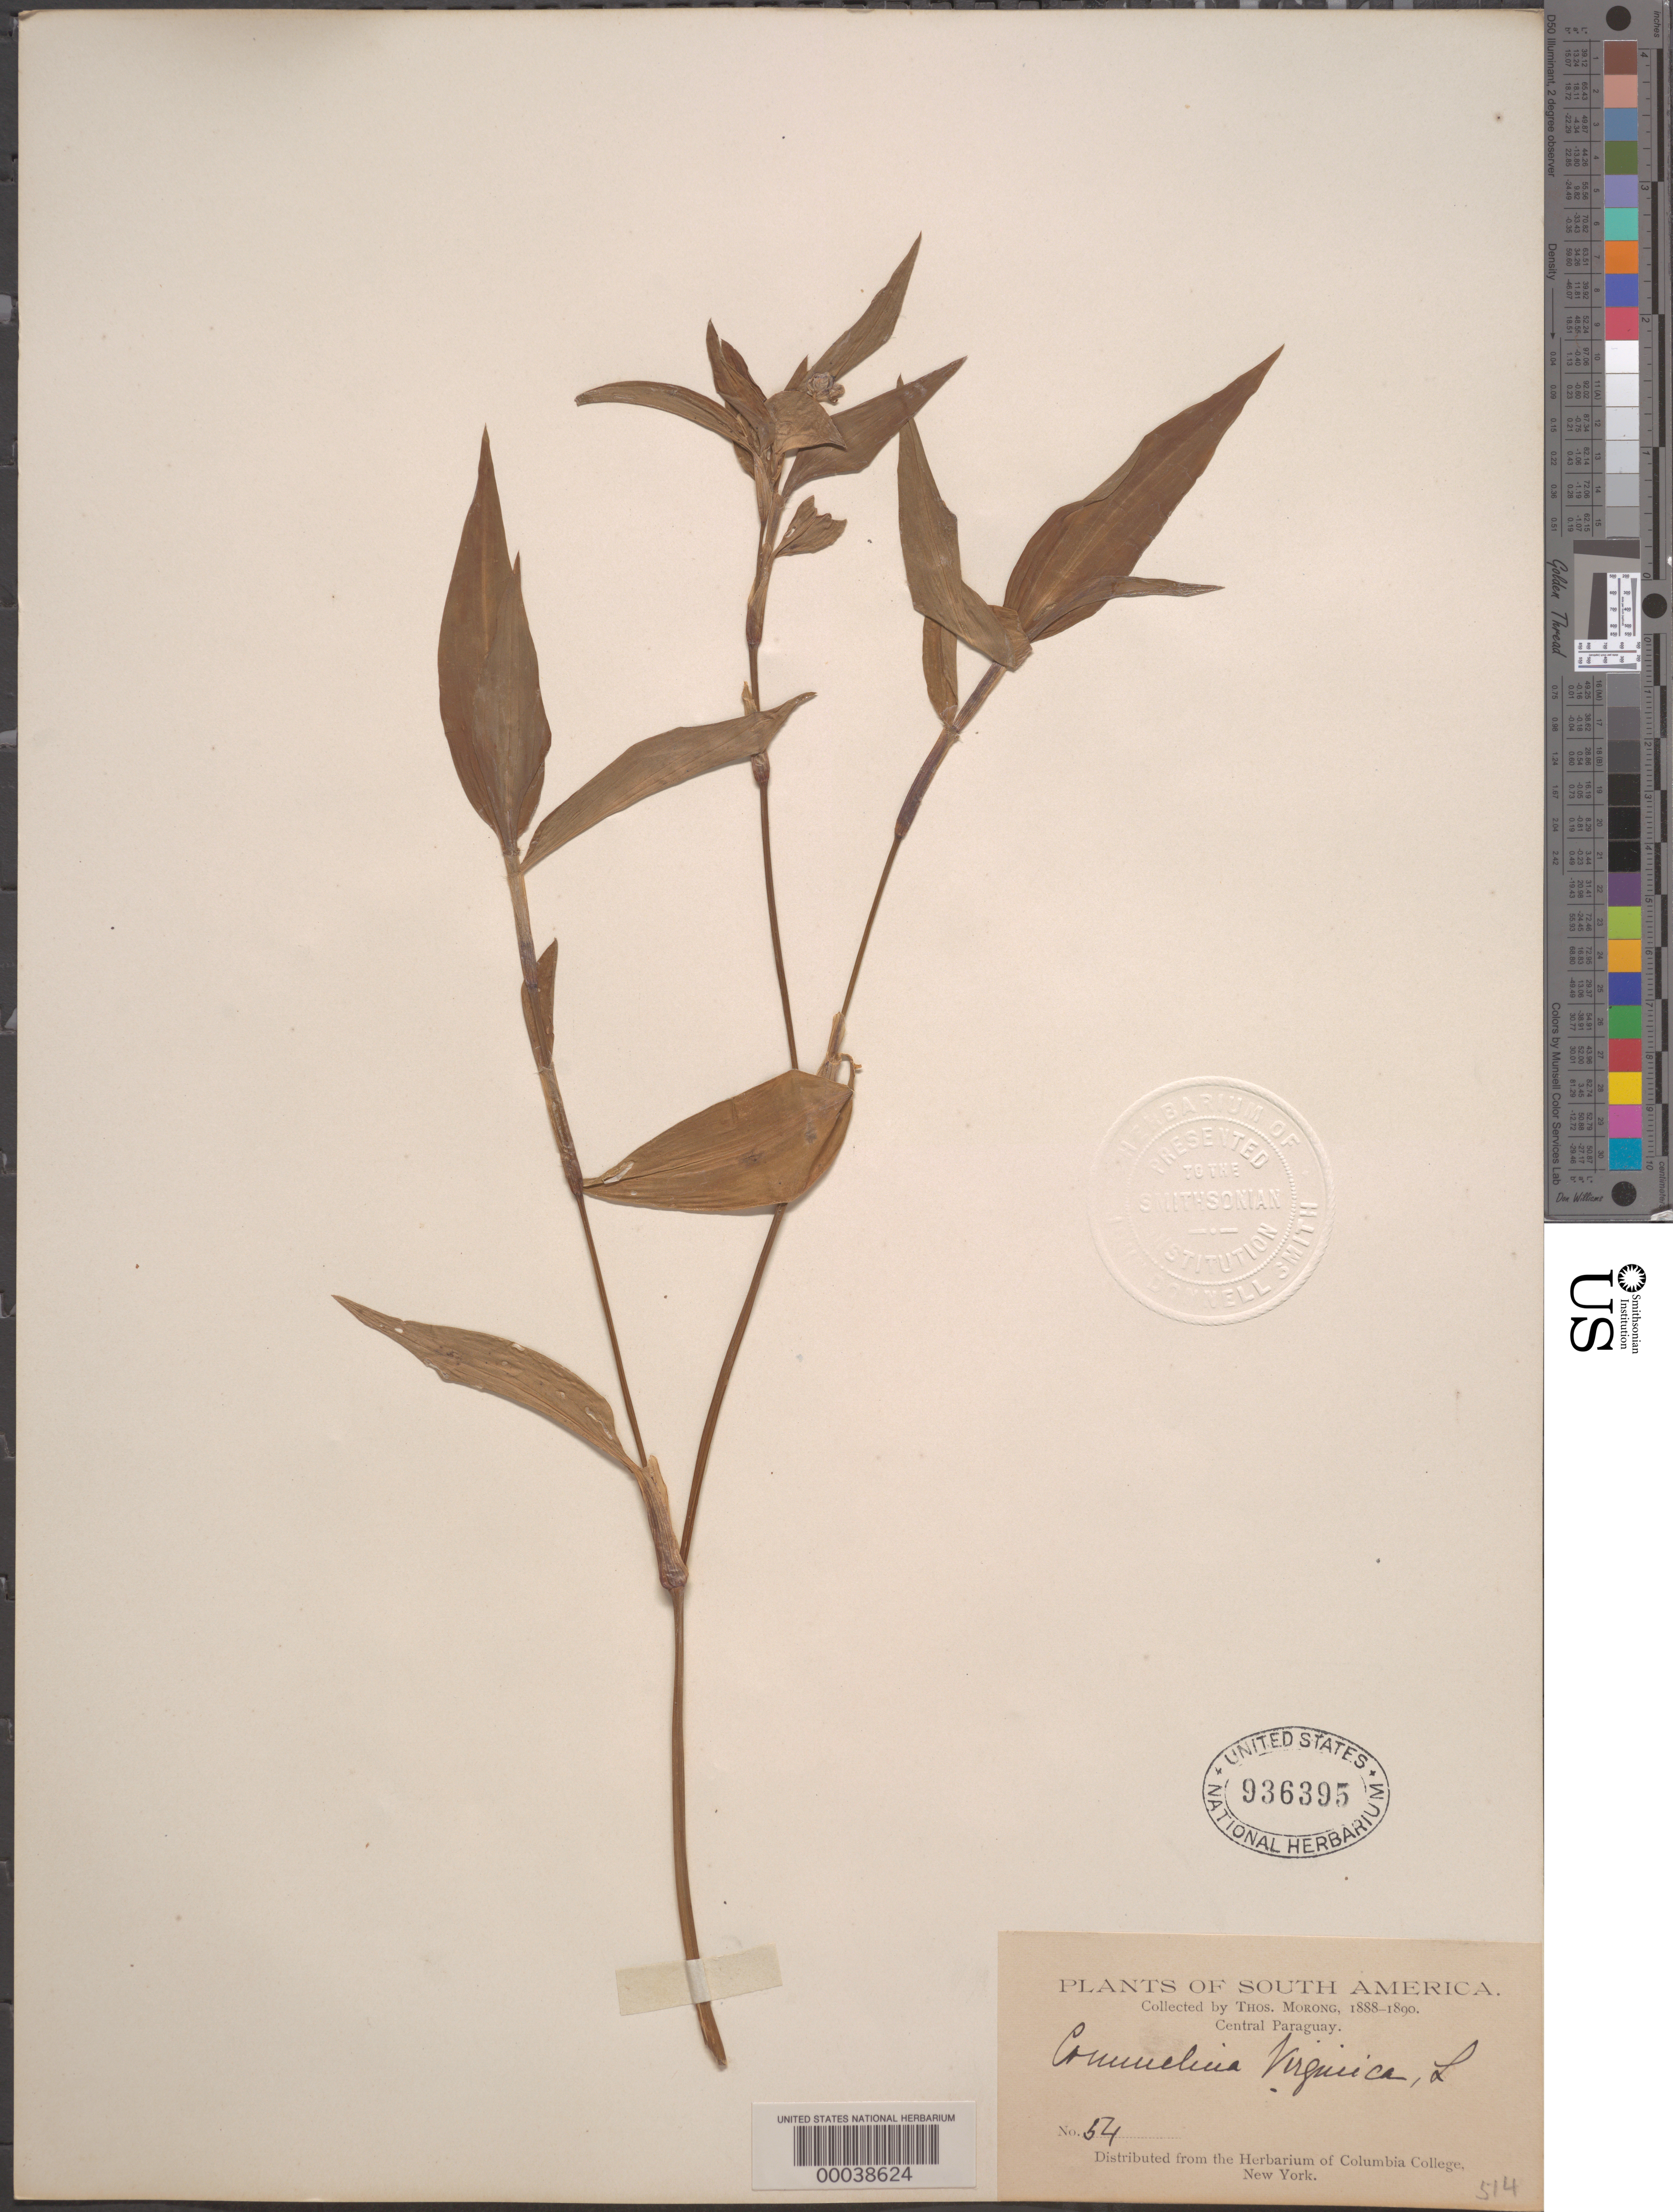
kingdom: Plantae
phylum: Tracheophyta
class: Liliopsida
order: Commelinales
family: Commelinaceae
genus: Commelina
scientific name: Commelina erecta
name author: L.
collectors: T. Morong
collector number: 54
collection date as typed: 1888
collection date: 1888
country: Paraguay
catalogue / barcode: US 936395